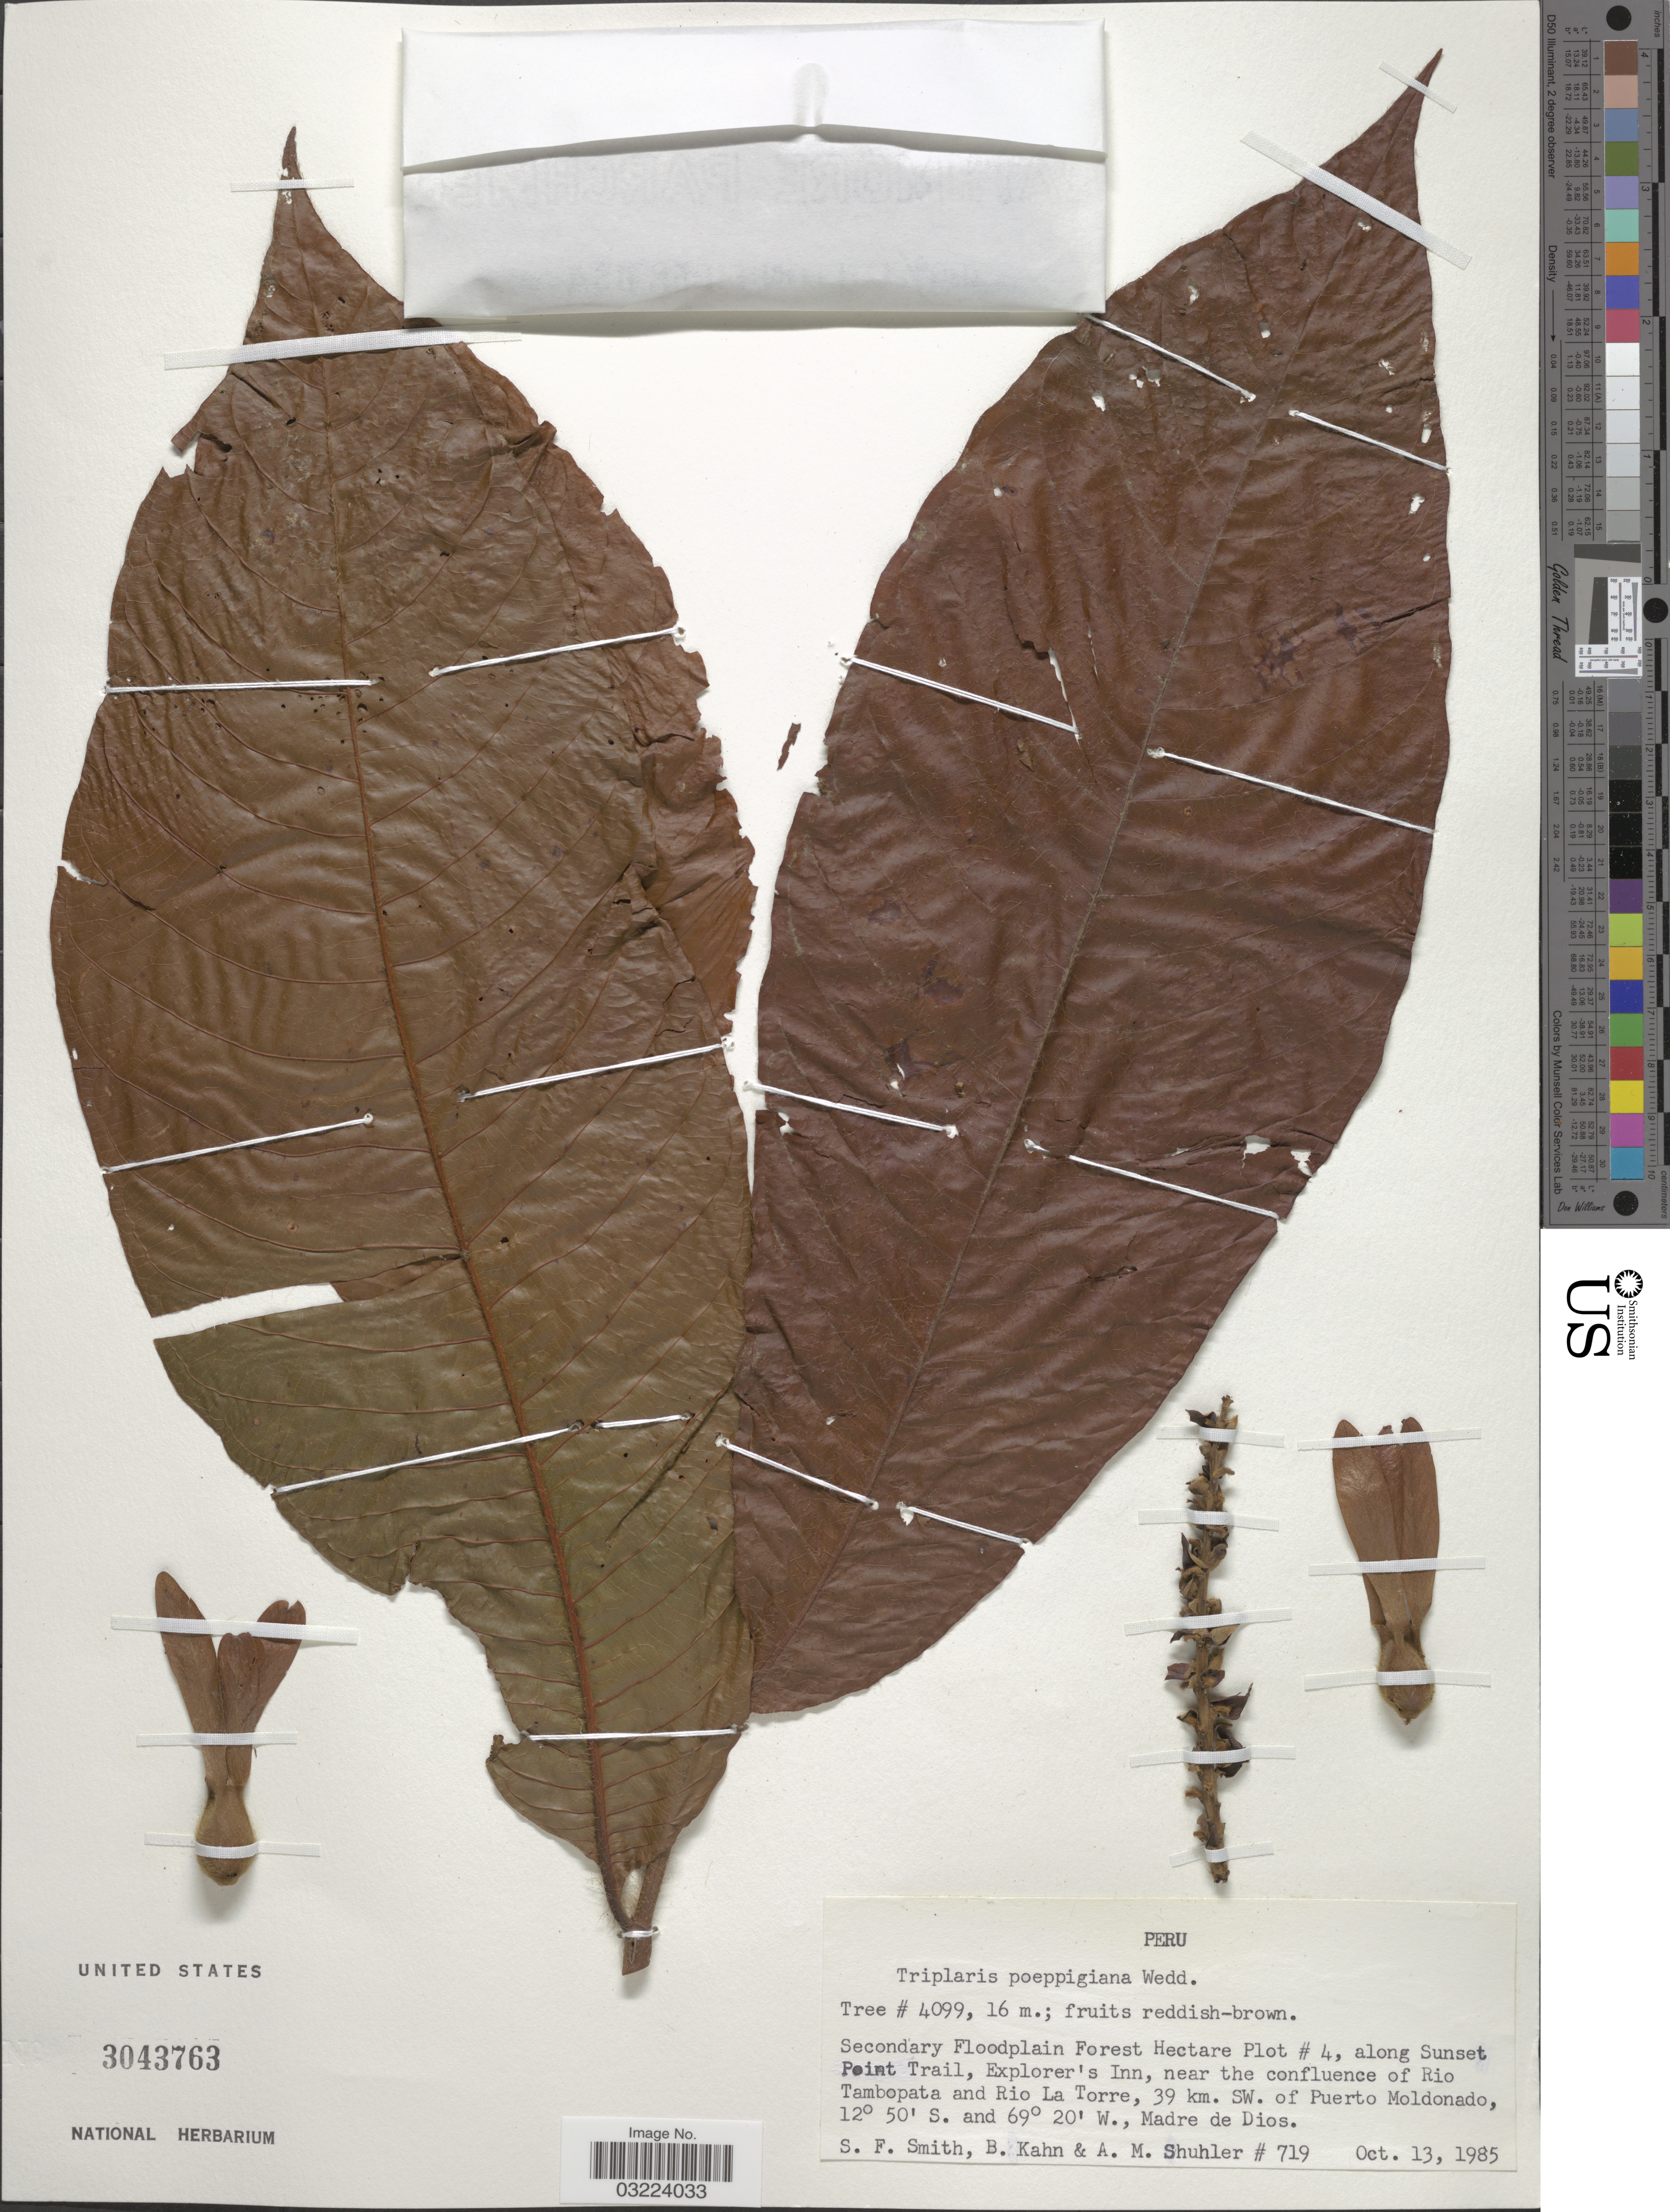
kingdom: Plantae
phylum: Tracheophyta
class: Magnoliopsida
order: Caryophyllales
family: Polygonaceae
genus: Triplaris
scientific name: Triplaris poeppigiana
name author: Wedd.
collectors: S.F. Smith, B. Kahn & A. Shuhler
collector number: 719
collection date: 1985-10-13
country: Peru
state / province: Madre de Dios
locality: Secondary Floodplain Forest Hectare Plot #4, along Sunset Point Trail, Explorer's Inn, near the confluence of Rio Tambopata and Rio La Torre, 39 km. SW. of Puerto Moldonado.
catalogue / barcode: US 3043763